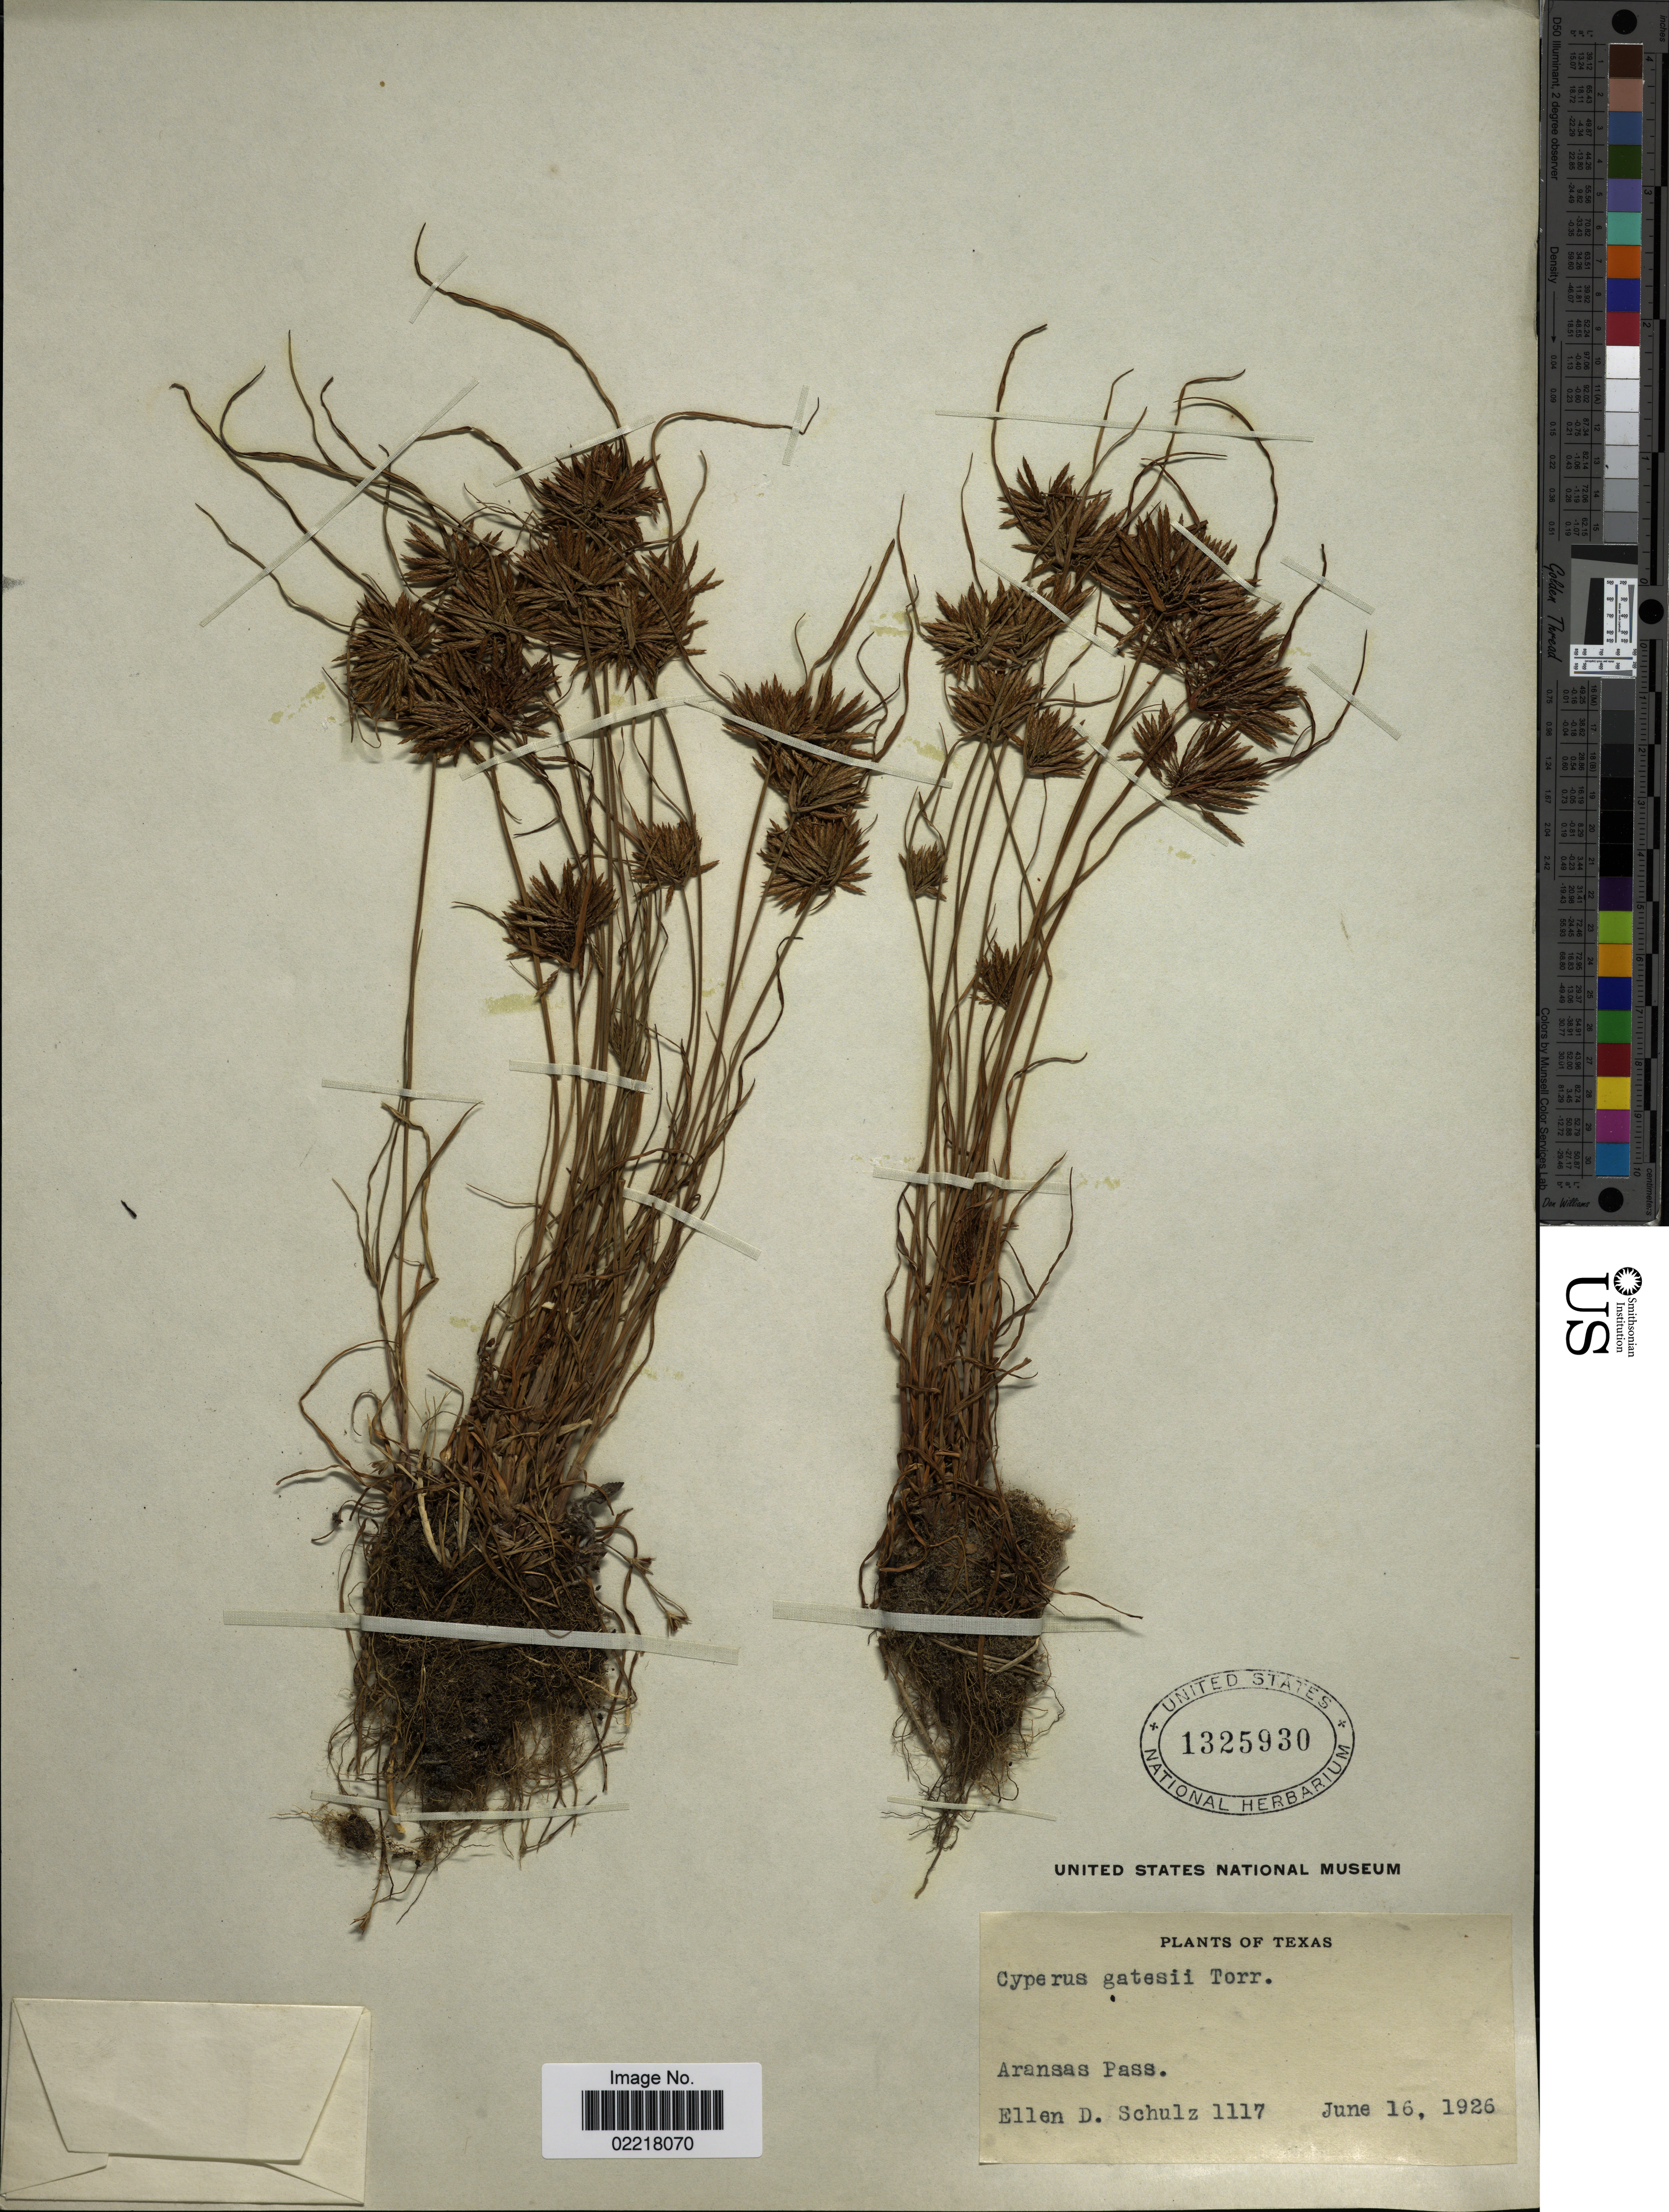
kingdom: Plantae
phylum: Tracheophyta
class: Liliopsida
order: Poales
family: Cyperaceae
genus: Cyperus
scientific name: Cyperus polystachyos var. texensis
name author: (Torr.) Fernald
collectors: E. D. Schulz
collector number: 1117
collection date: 1926-06-16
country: United States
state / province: Texas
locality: Aransas Pass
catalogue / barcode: US 1325930